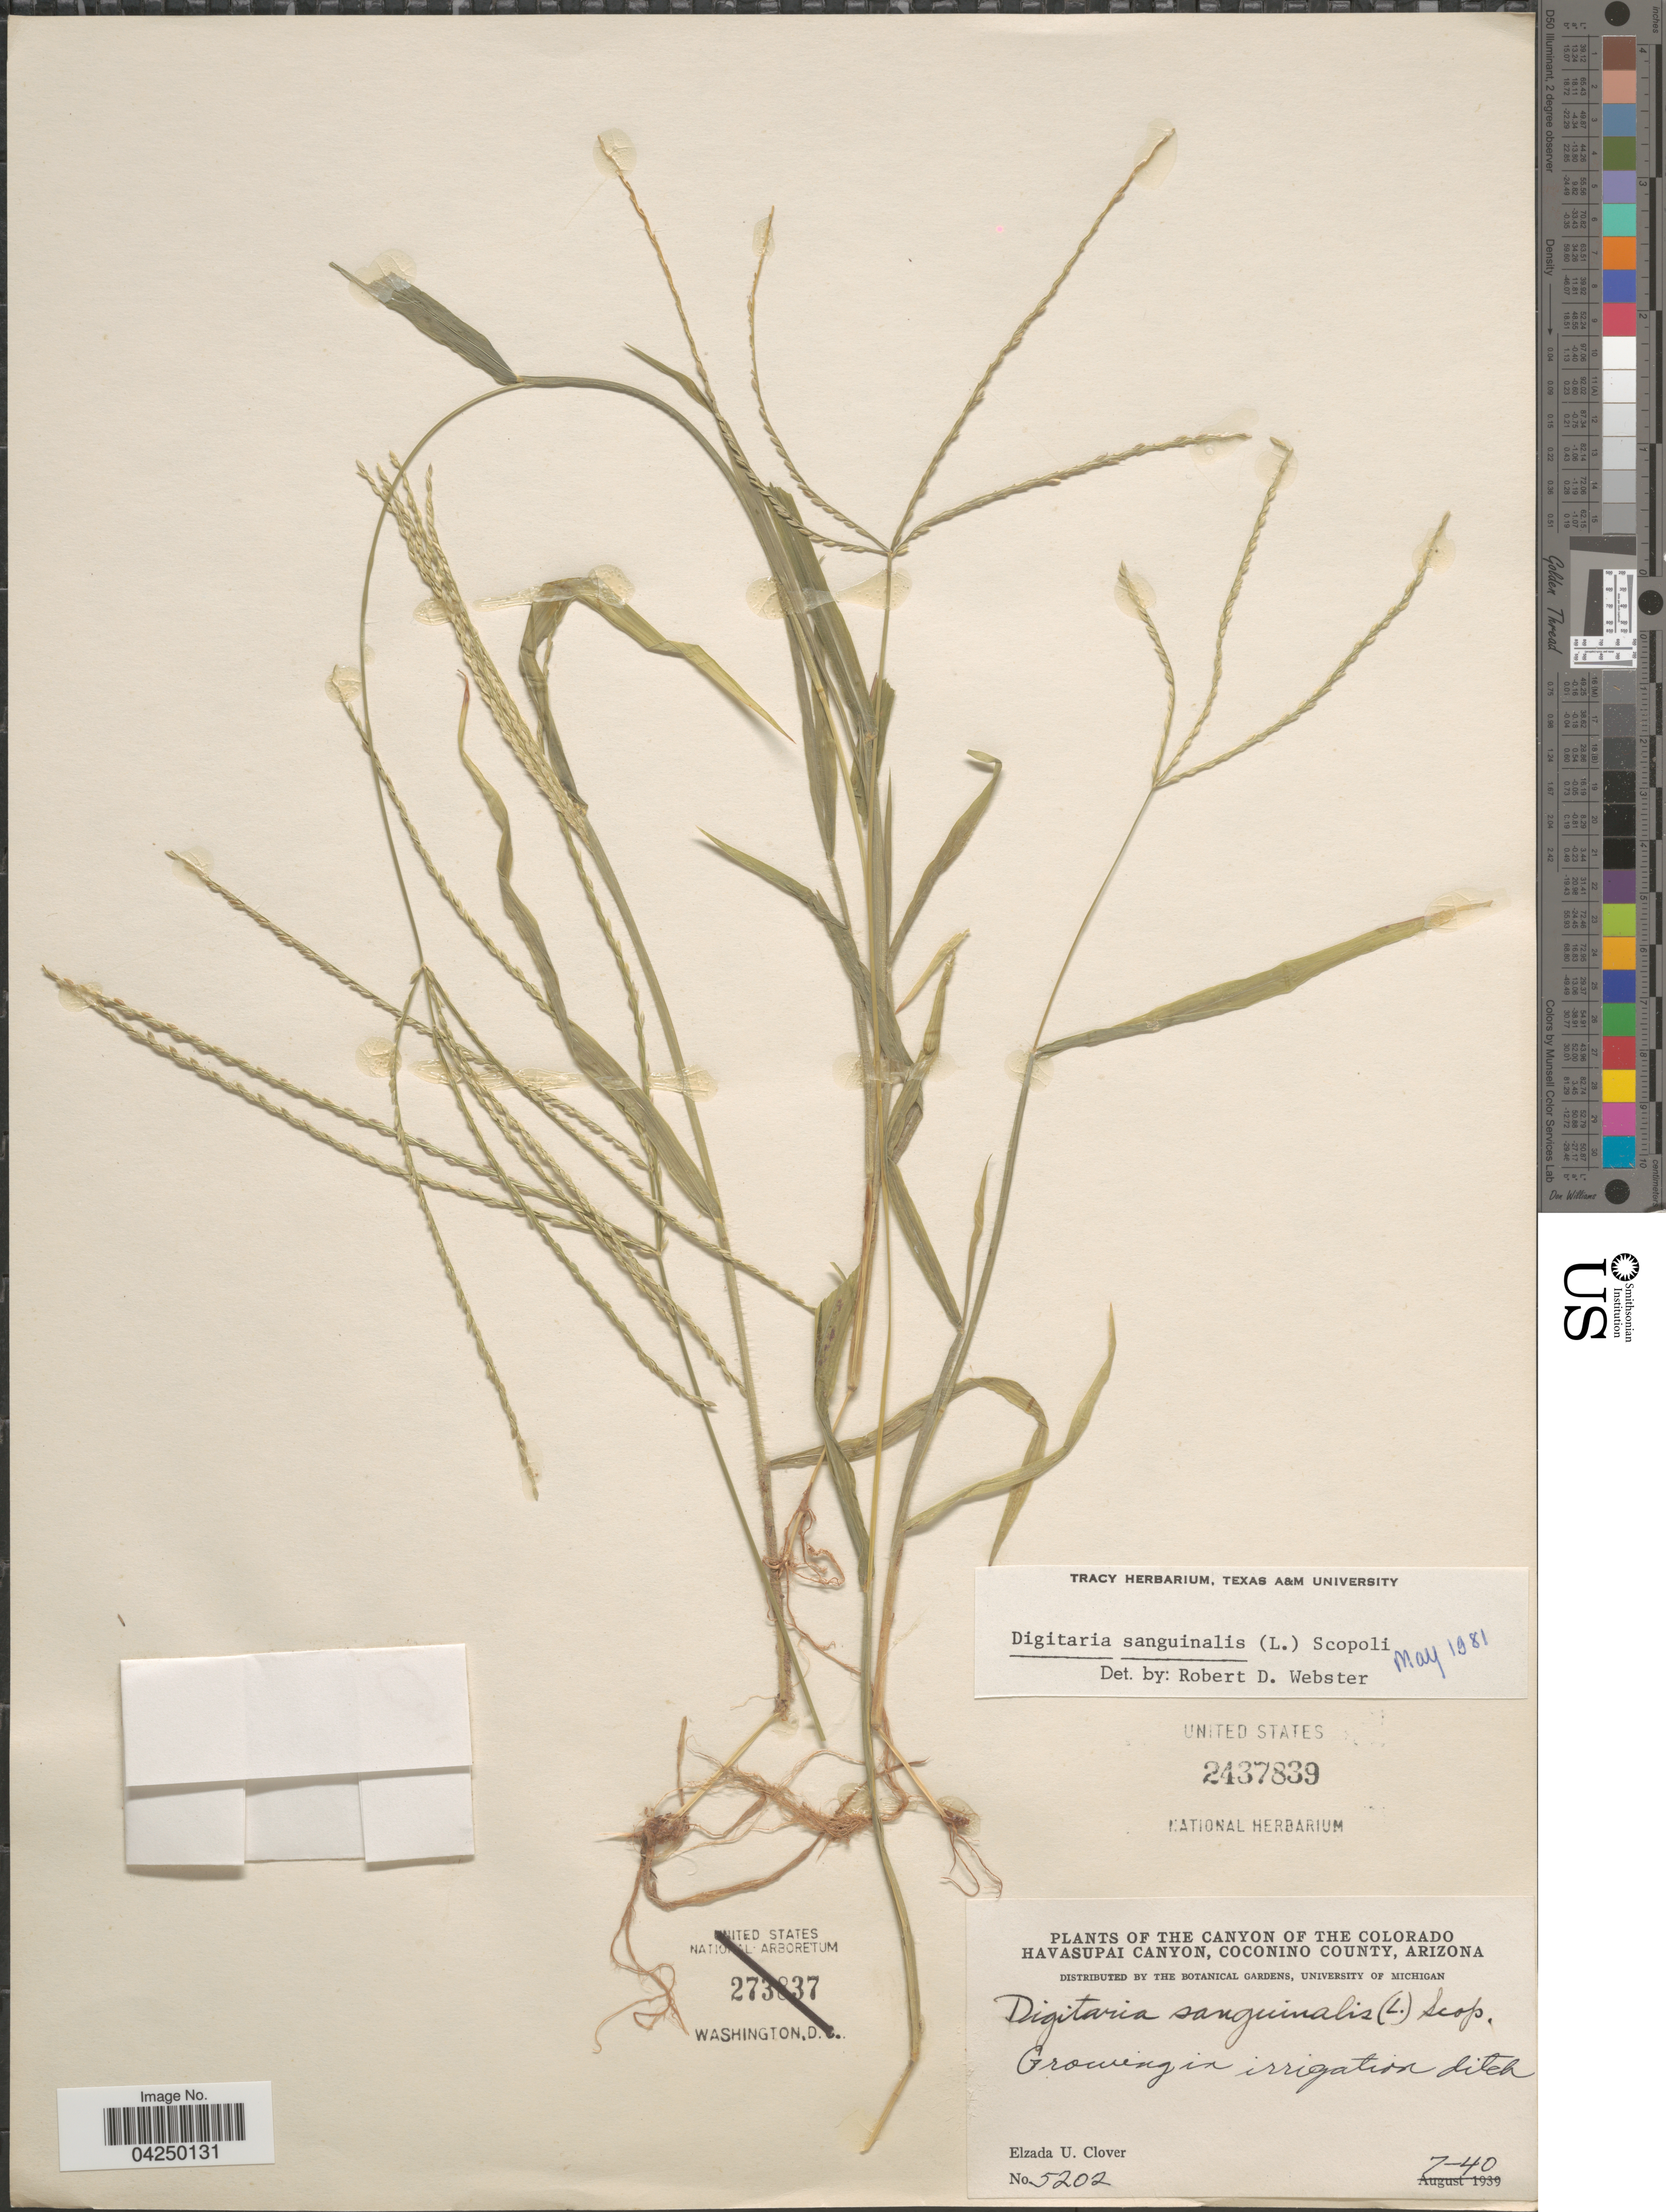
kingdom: Plantae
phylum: Tracheophyta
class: Liliopsida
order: Poales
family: Poaceae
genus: Digitaria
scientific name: Digitaria sanguinalis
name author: (L.) Scop.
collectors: E. U. Clover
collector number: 5202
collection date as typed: Transcribed d/m/y: /7/40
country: United States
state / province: Arizona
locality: The Canyon of the Colorado Havasupai Canyon, Coconino County. Growing in irrigation ditch.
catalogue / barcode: US 2437839